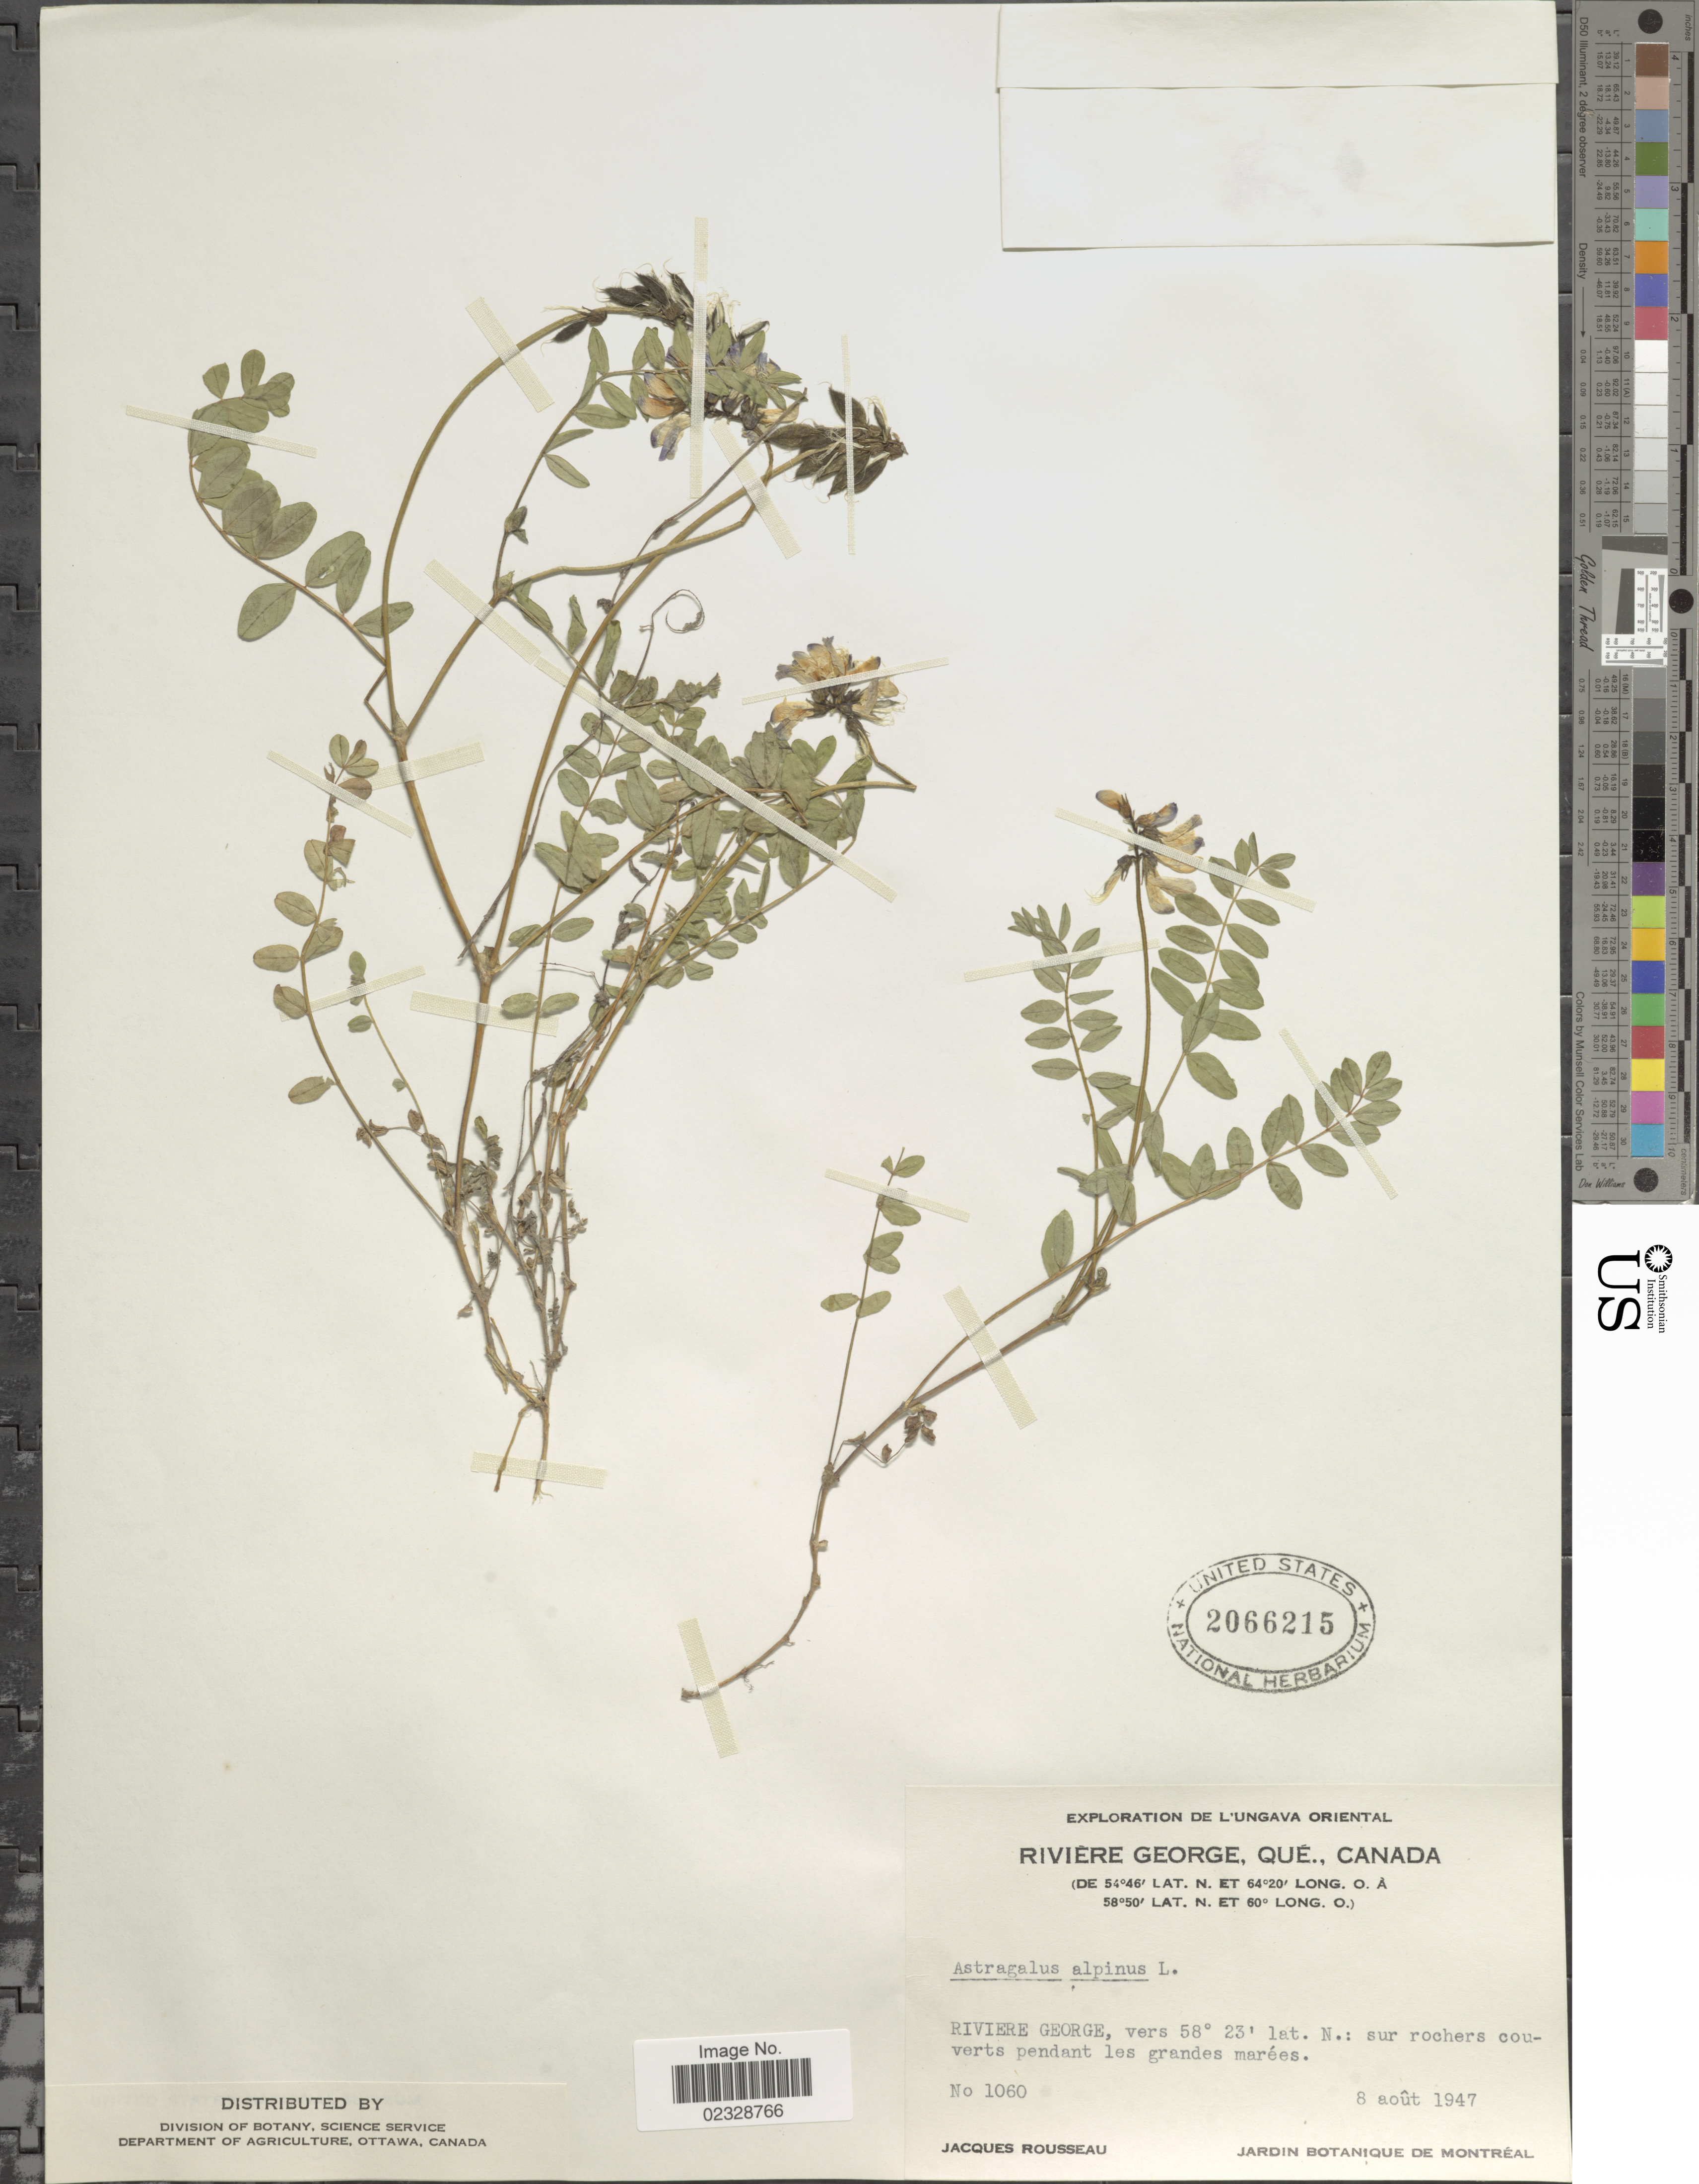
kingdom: Plantae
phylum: Tracheophyta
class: Magnoliopsida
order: Fabales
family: Fabaceae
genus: Astragalus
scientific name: Astragalus alpinus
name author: L.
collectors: J. Rousseau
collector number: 1060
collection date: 1947-08-08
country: Canada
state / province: Quebec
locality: Riviere George, Que., Riviere George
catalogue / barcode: US 2066215